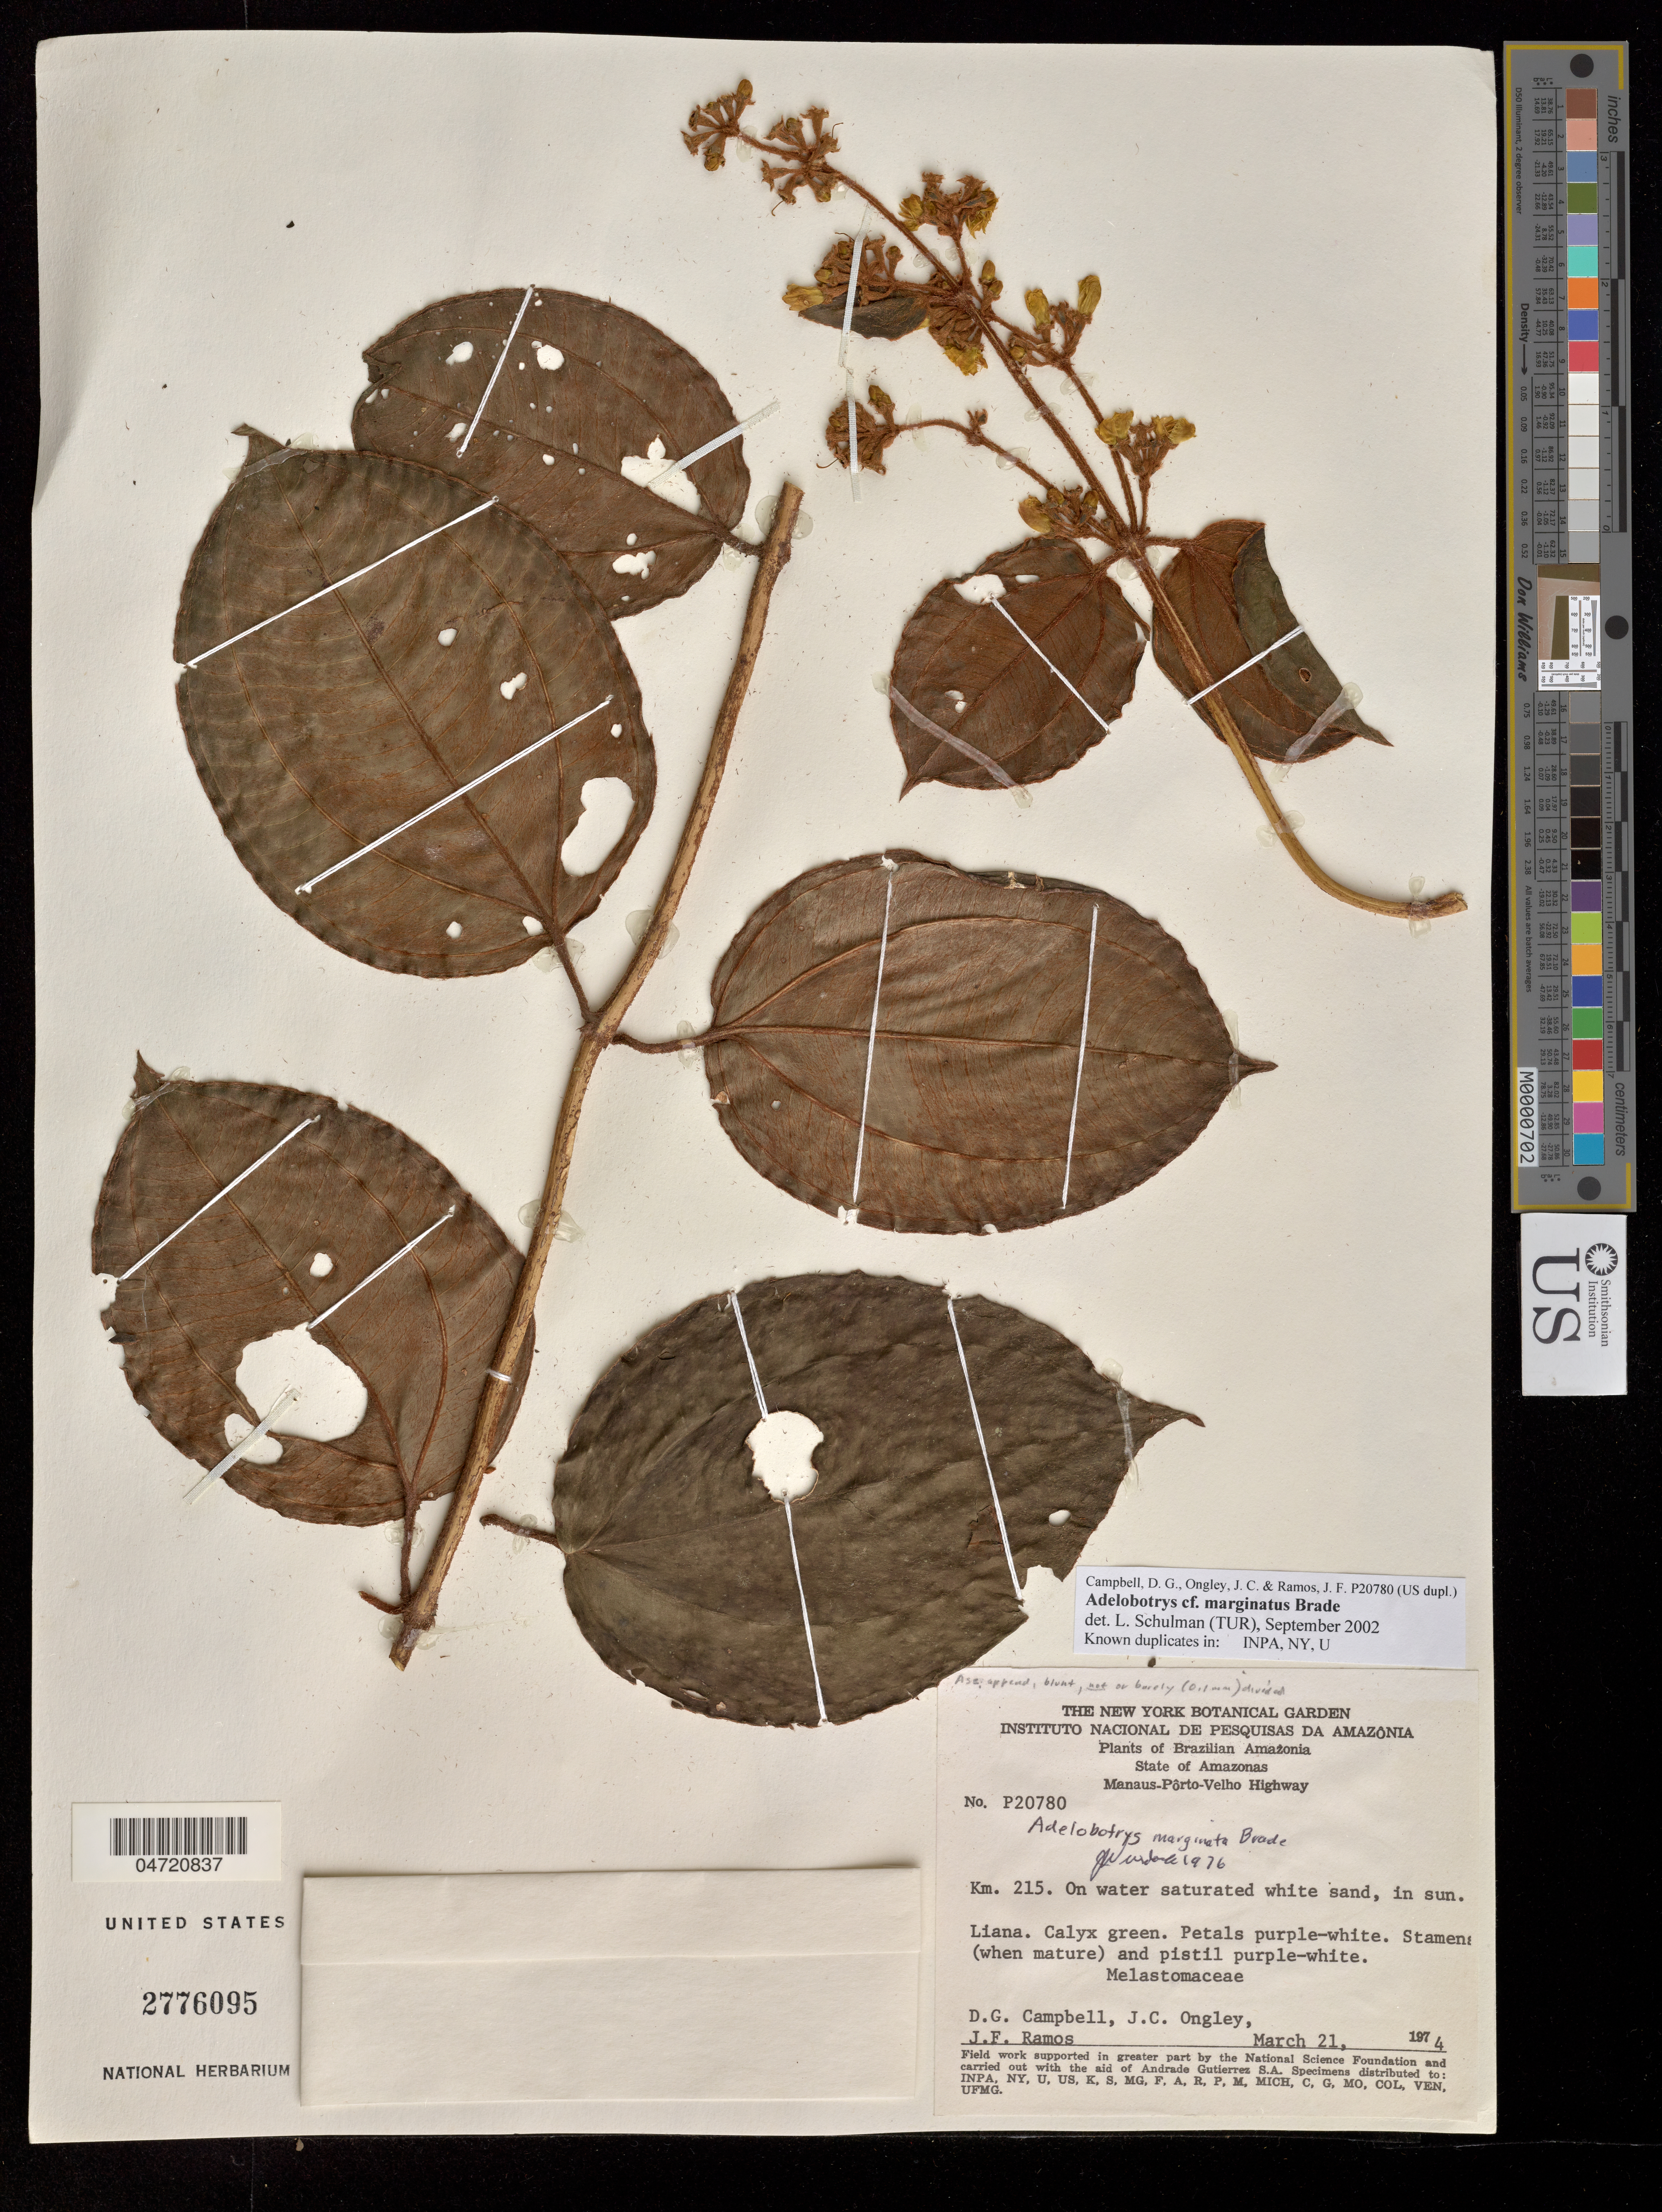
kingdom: Plantae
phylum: Tracheophyta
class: Magnoliopsida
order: Myrtales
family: Melastomataceae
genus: Adelobotrys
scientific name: Adelobotrys marginatus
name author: Brade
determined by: Schulman, Leif, (TUR), University of Turku (FINLAND)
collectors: E. G. Campbell, J. C. Ongley & J. F. Ramos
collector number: P 20780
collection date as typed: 21 Mar 1974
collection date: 1974-03-21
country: Brazil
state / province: Amazonas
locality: Manaus-Porto-Velho Highway, km 215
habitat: On water saturated white sand, in sun.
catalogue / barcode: US 2776095